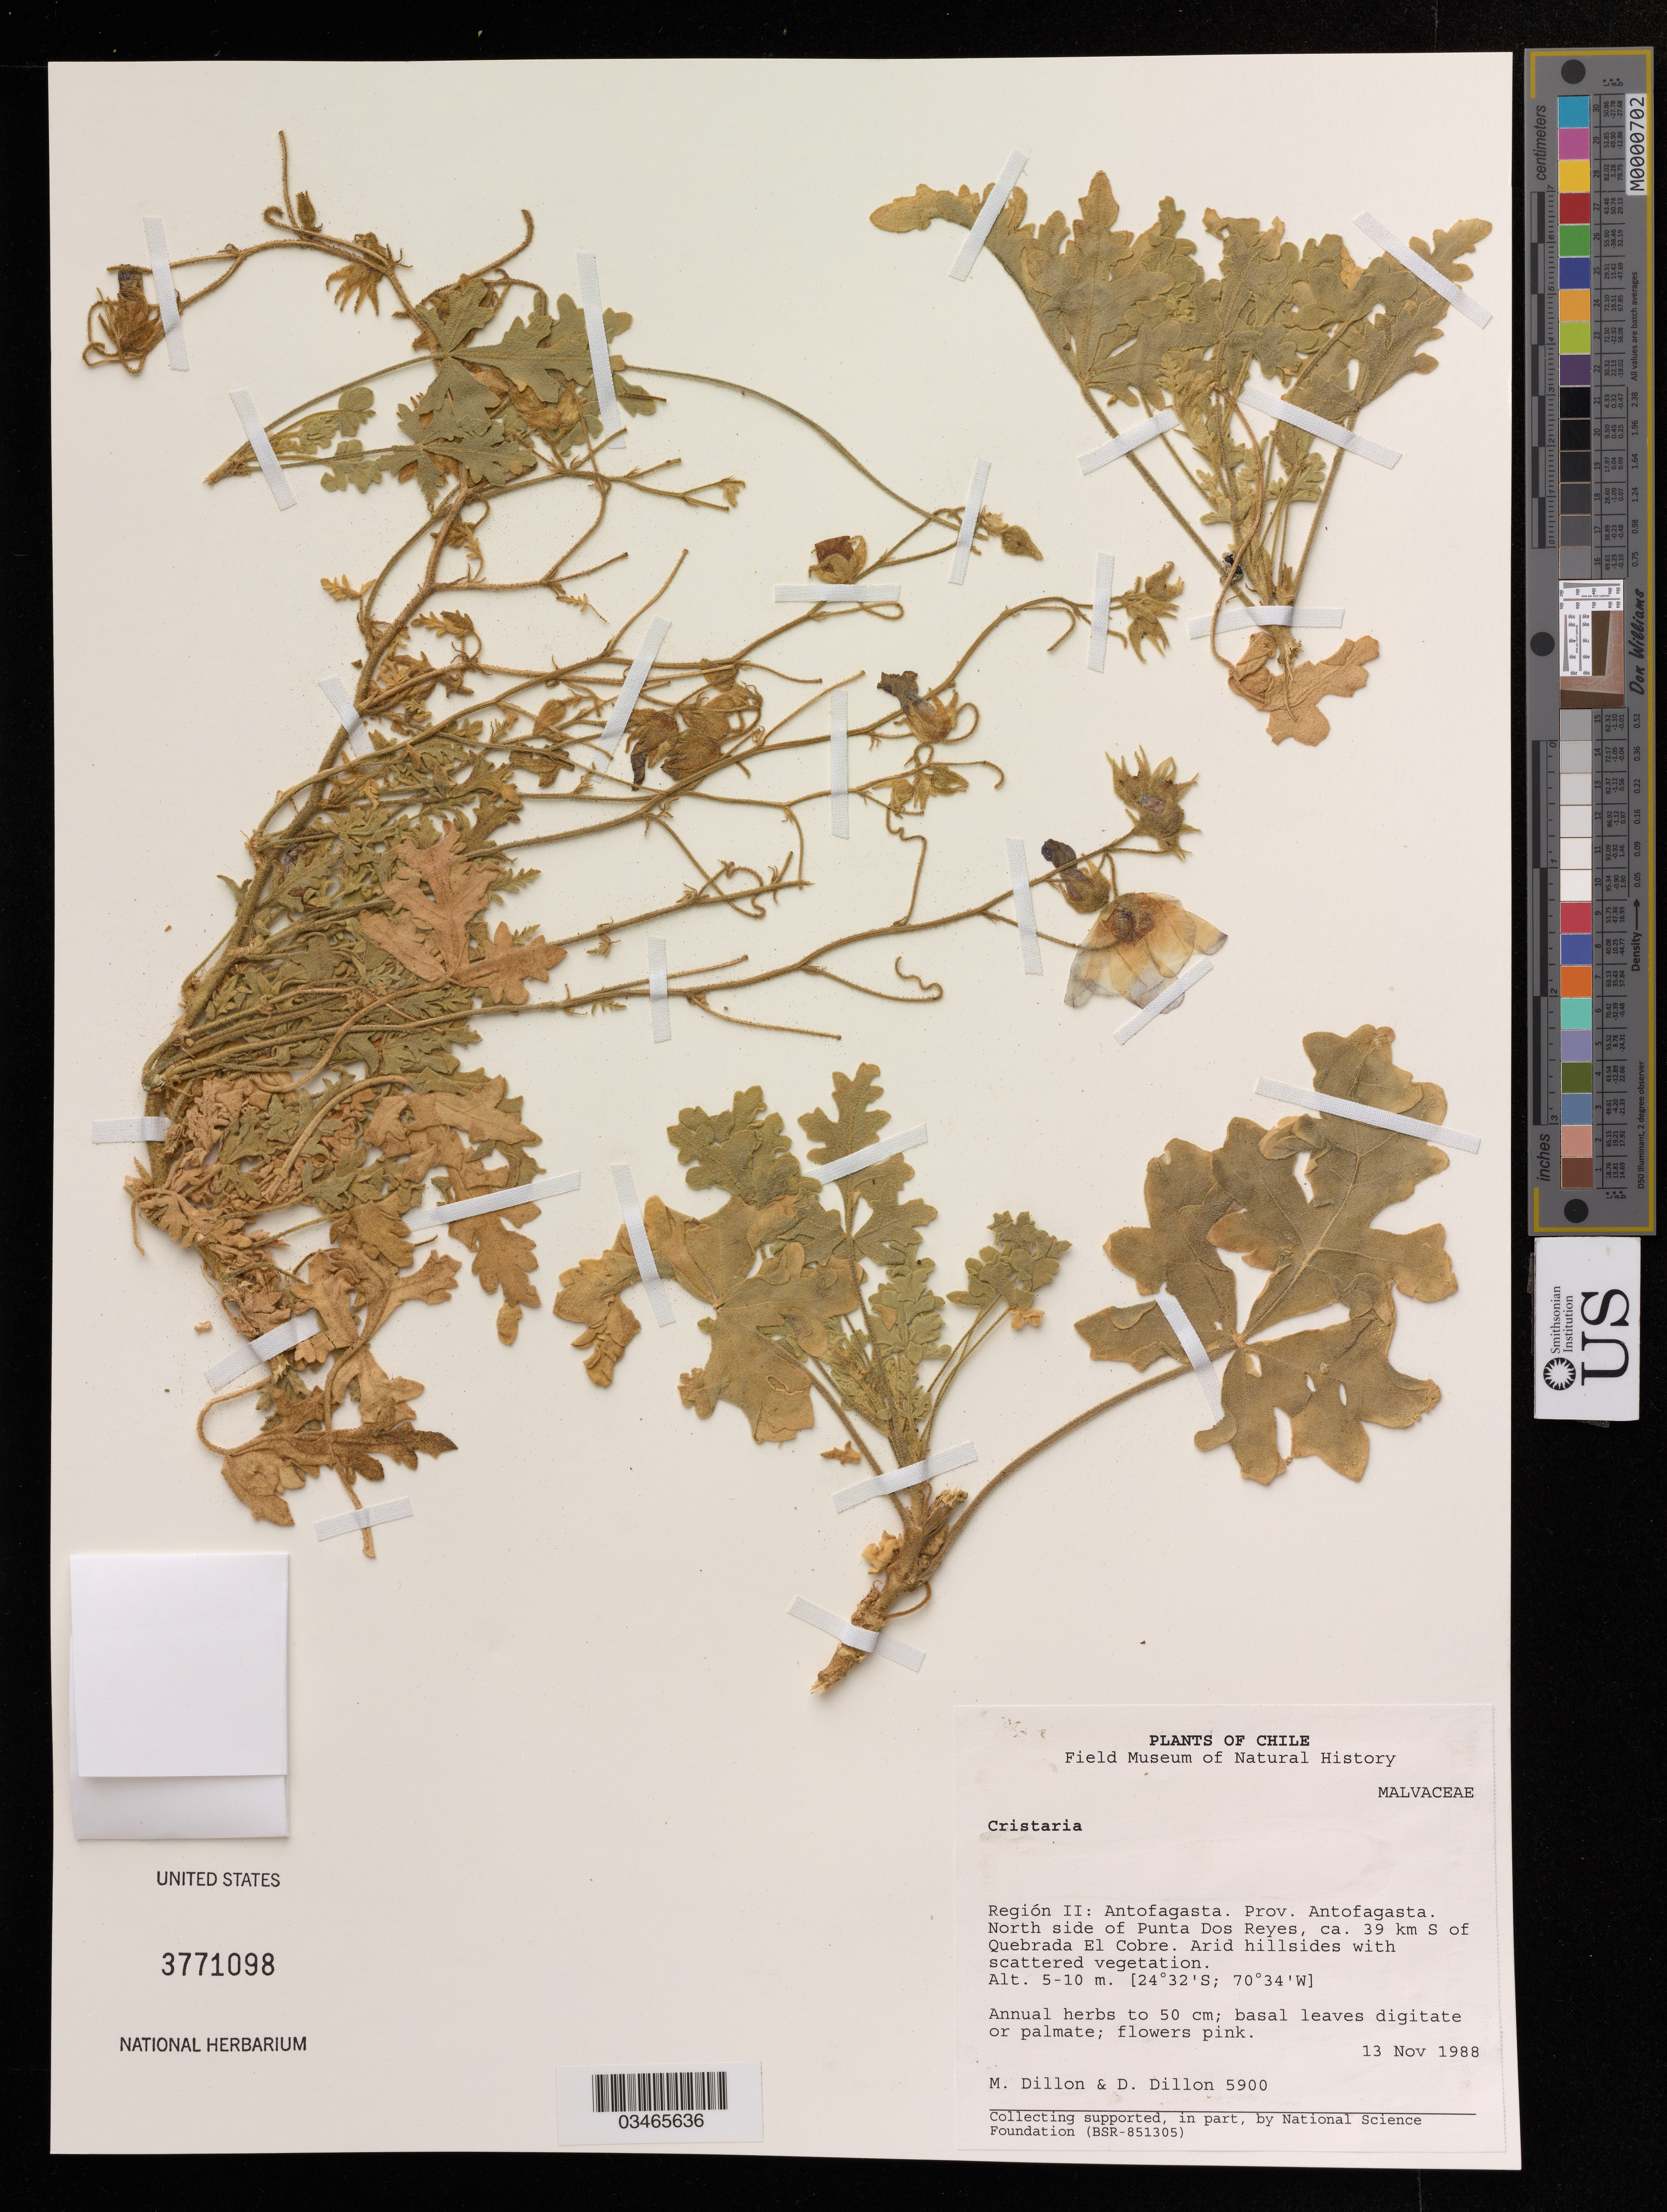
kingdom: Plantae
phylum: Tracheophyta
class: Magnoliopsida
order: Malvales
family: Malvaceae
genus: Cristaria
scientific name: Cristaria sp.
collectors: M. O. Dillon & D. Dillon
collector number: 5900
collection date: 1988-11-13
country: Chile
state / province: Antofagasta (II)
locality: North side of Punta Dos Reyes, ca. 39 km S of Quebrada El Cobre.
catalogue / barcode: US 3771098